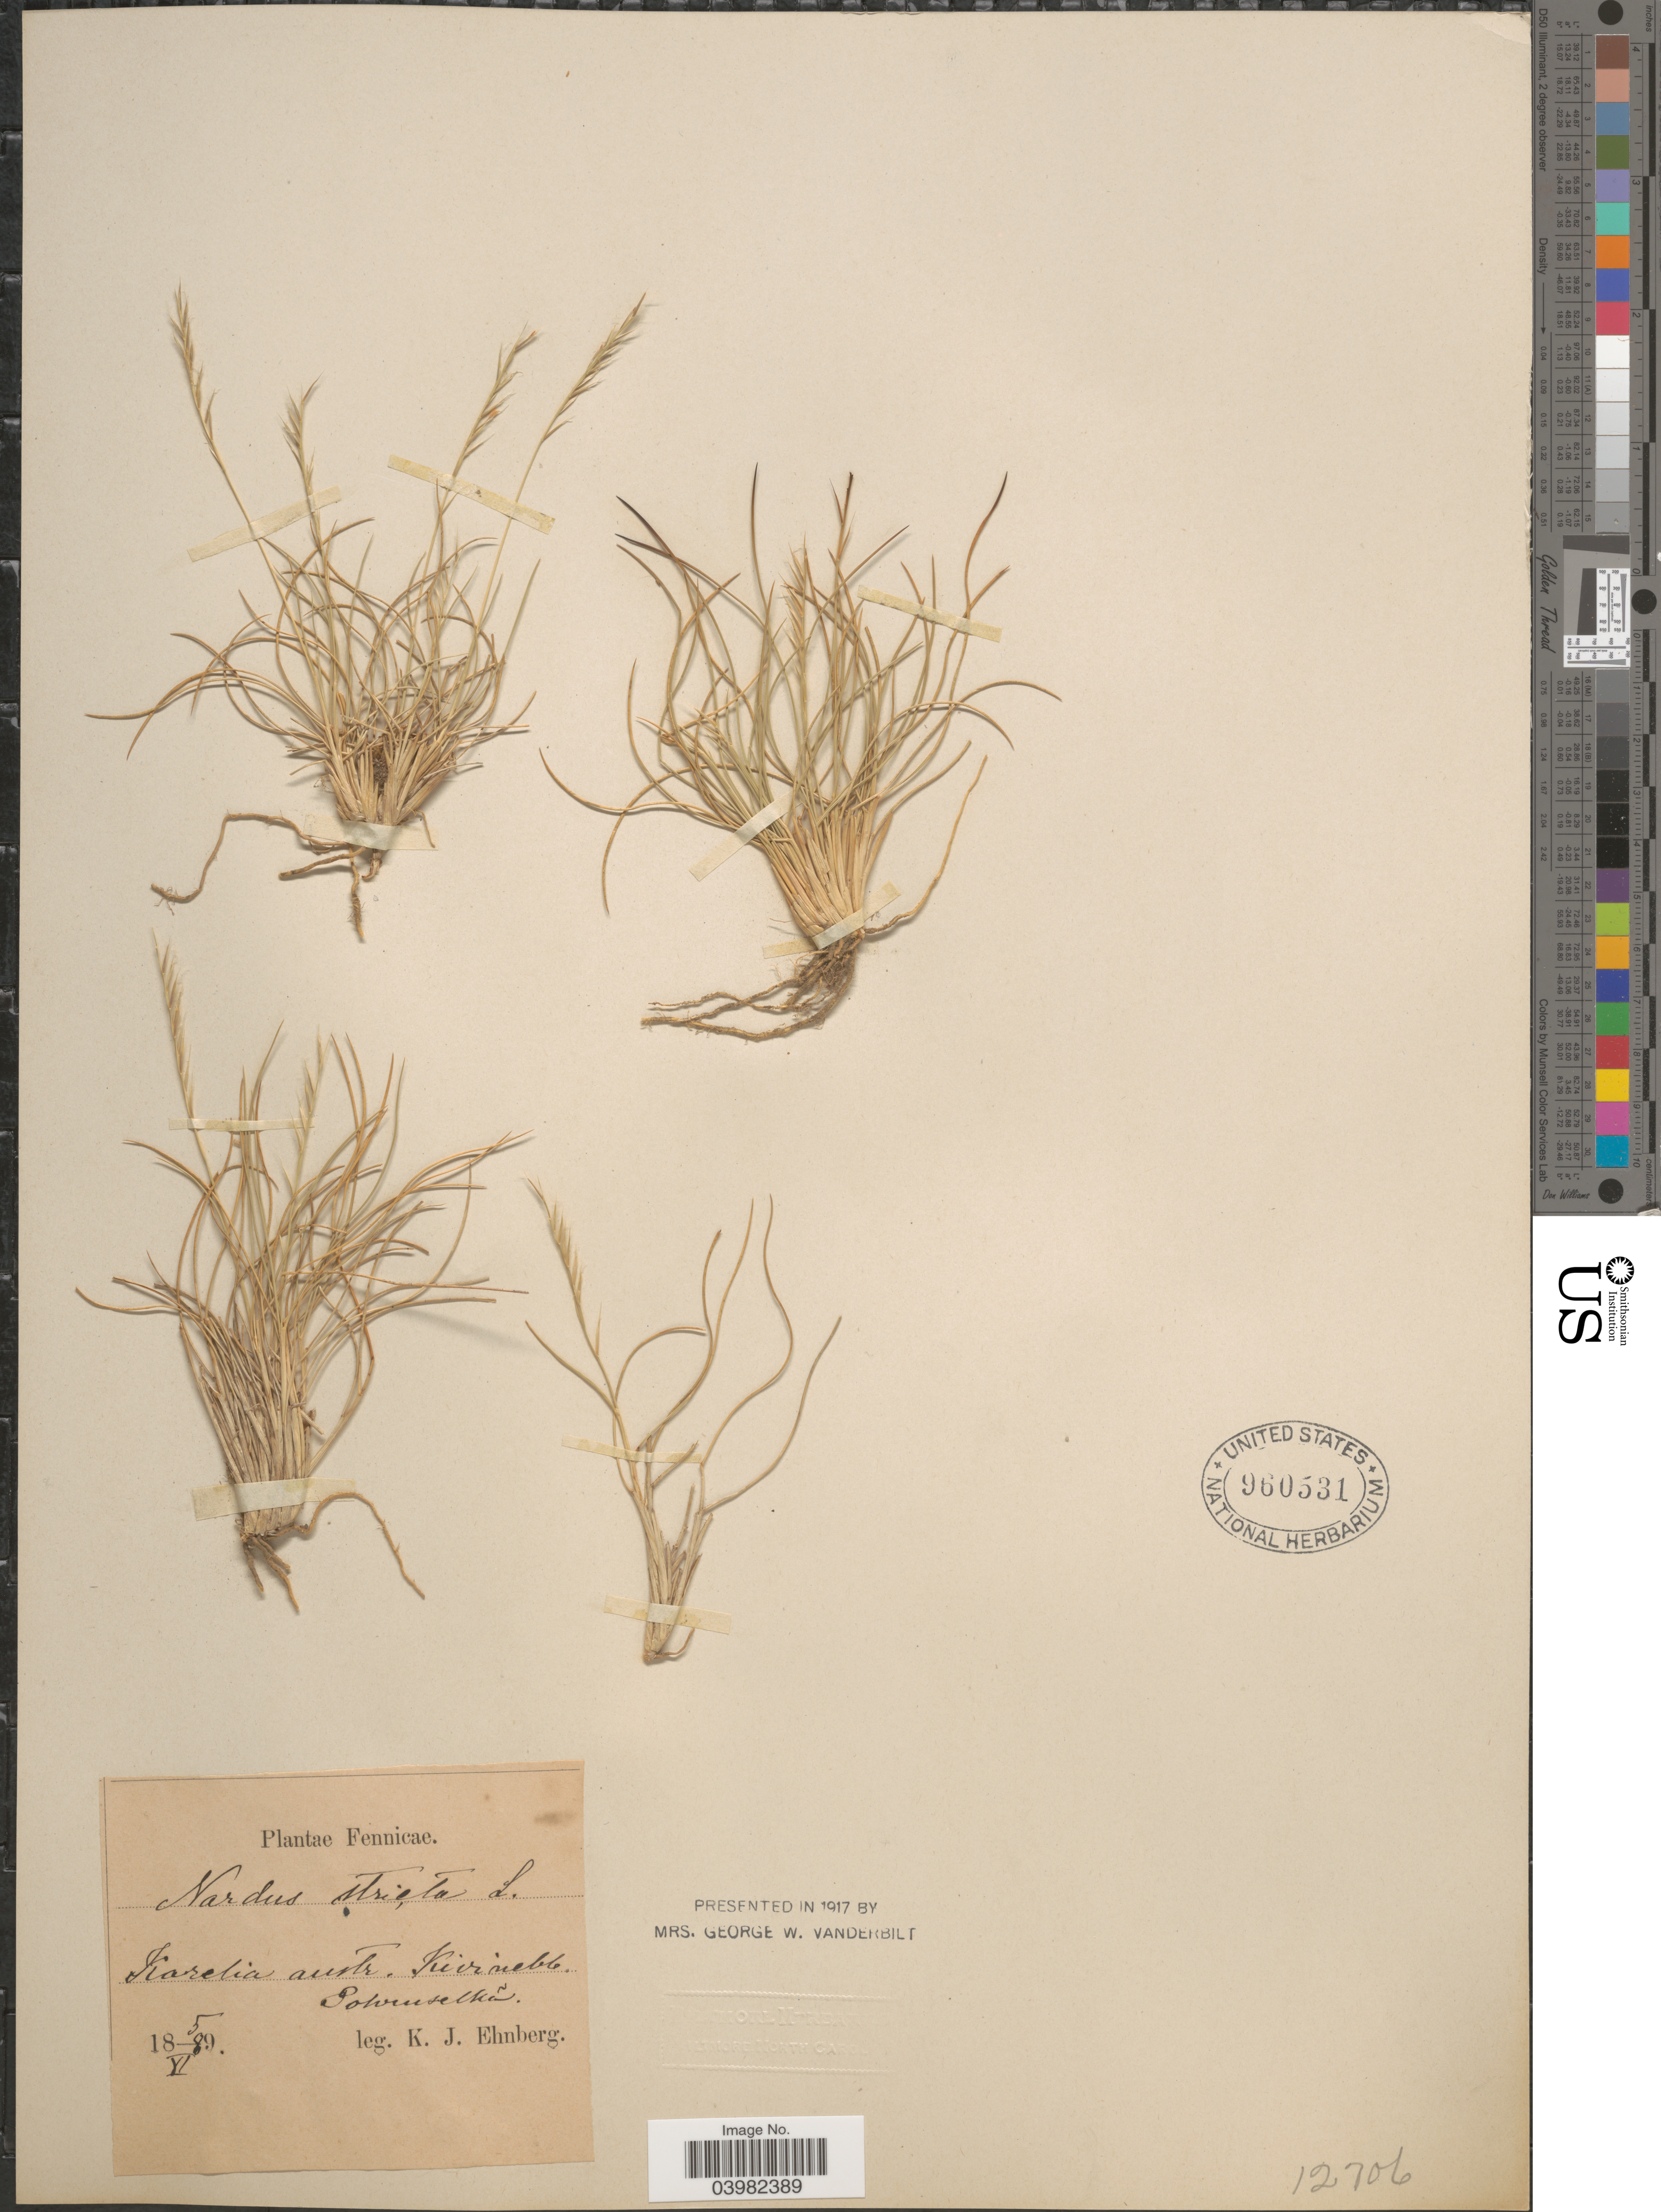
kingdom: Plantae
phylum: Tracheophyta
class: Liliopsida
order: Poales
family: Poaceae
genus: Nardus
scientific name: Nardus stricta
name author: L.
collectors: K. Ehnberg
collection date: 1889-06-05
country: Finland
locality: Fennicae. Karelia austr. Kivinebb Polviselkä.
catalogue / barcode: US 960531